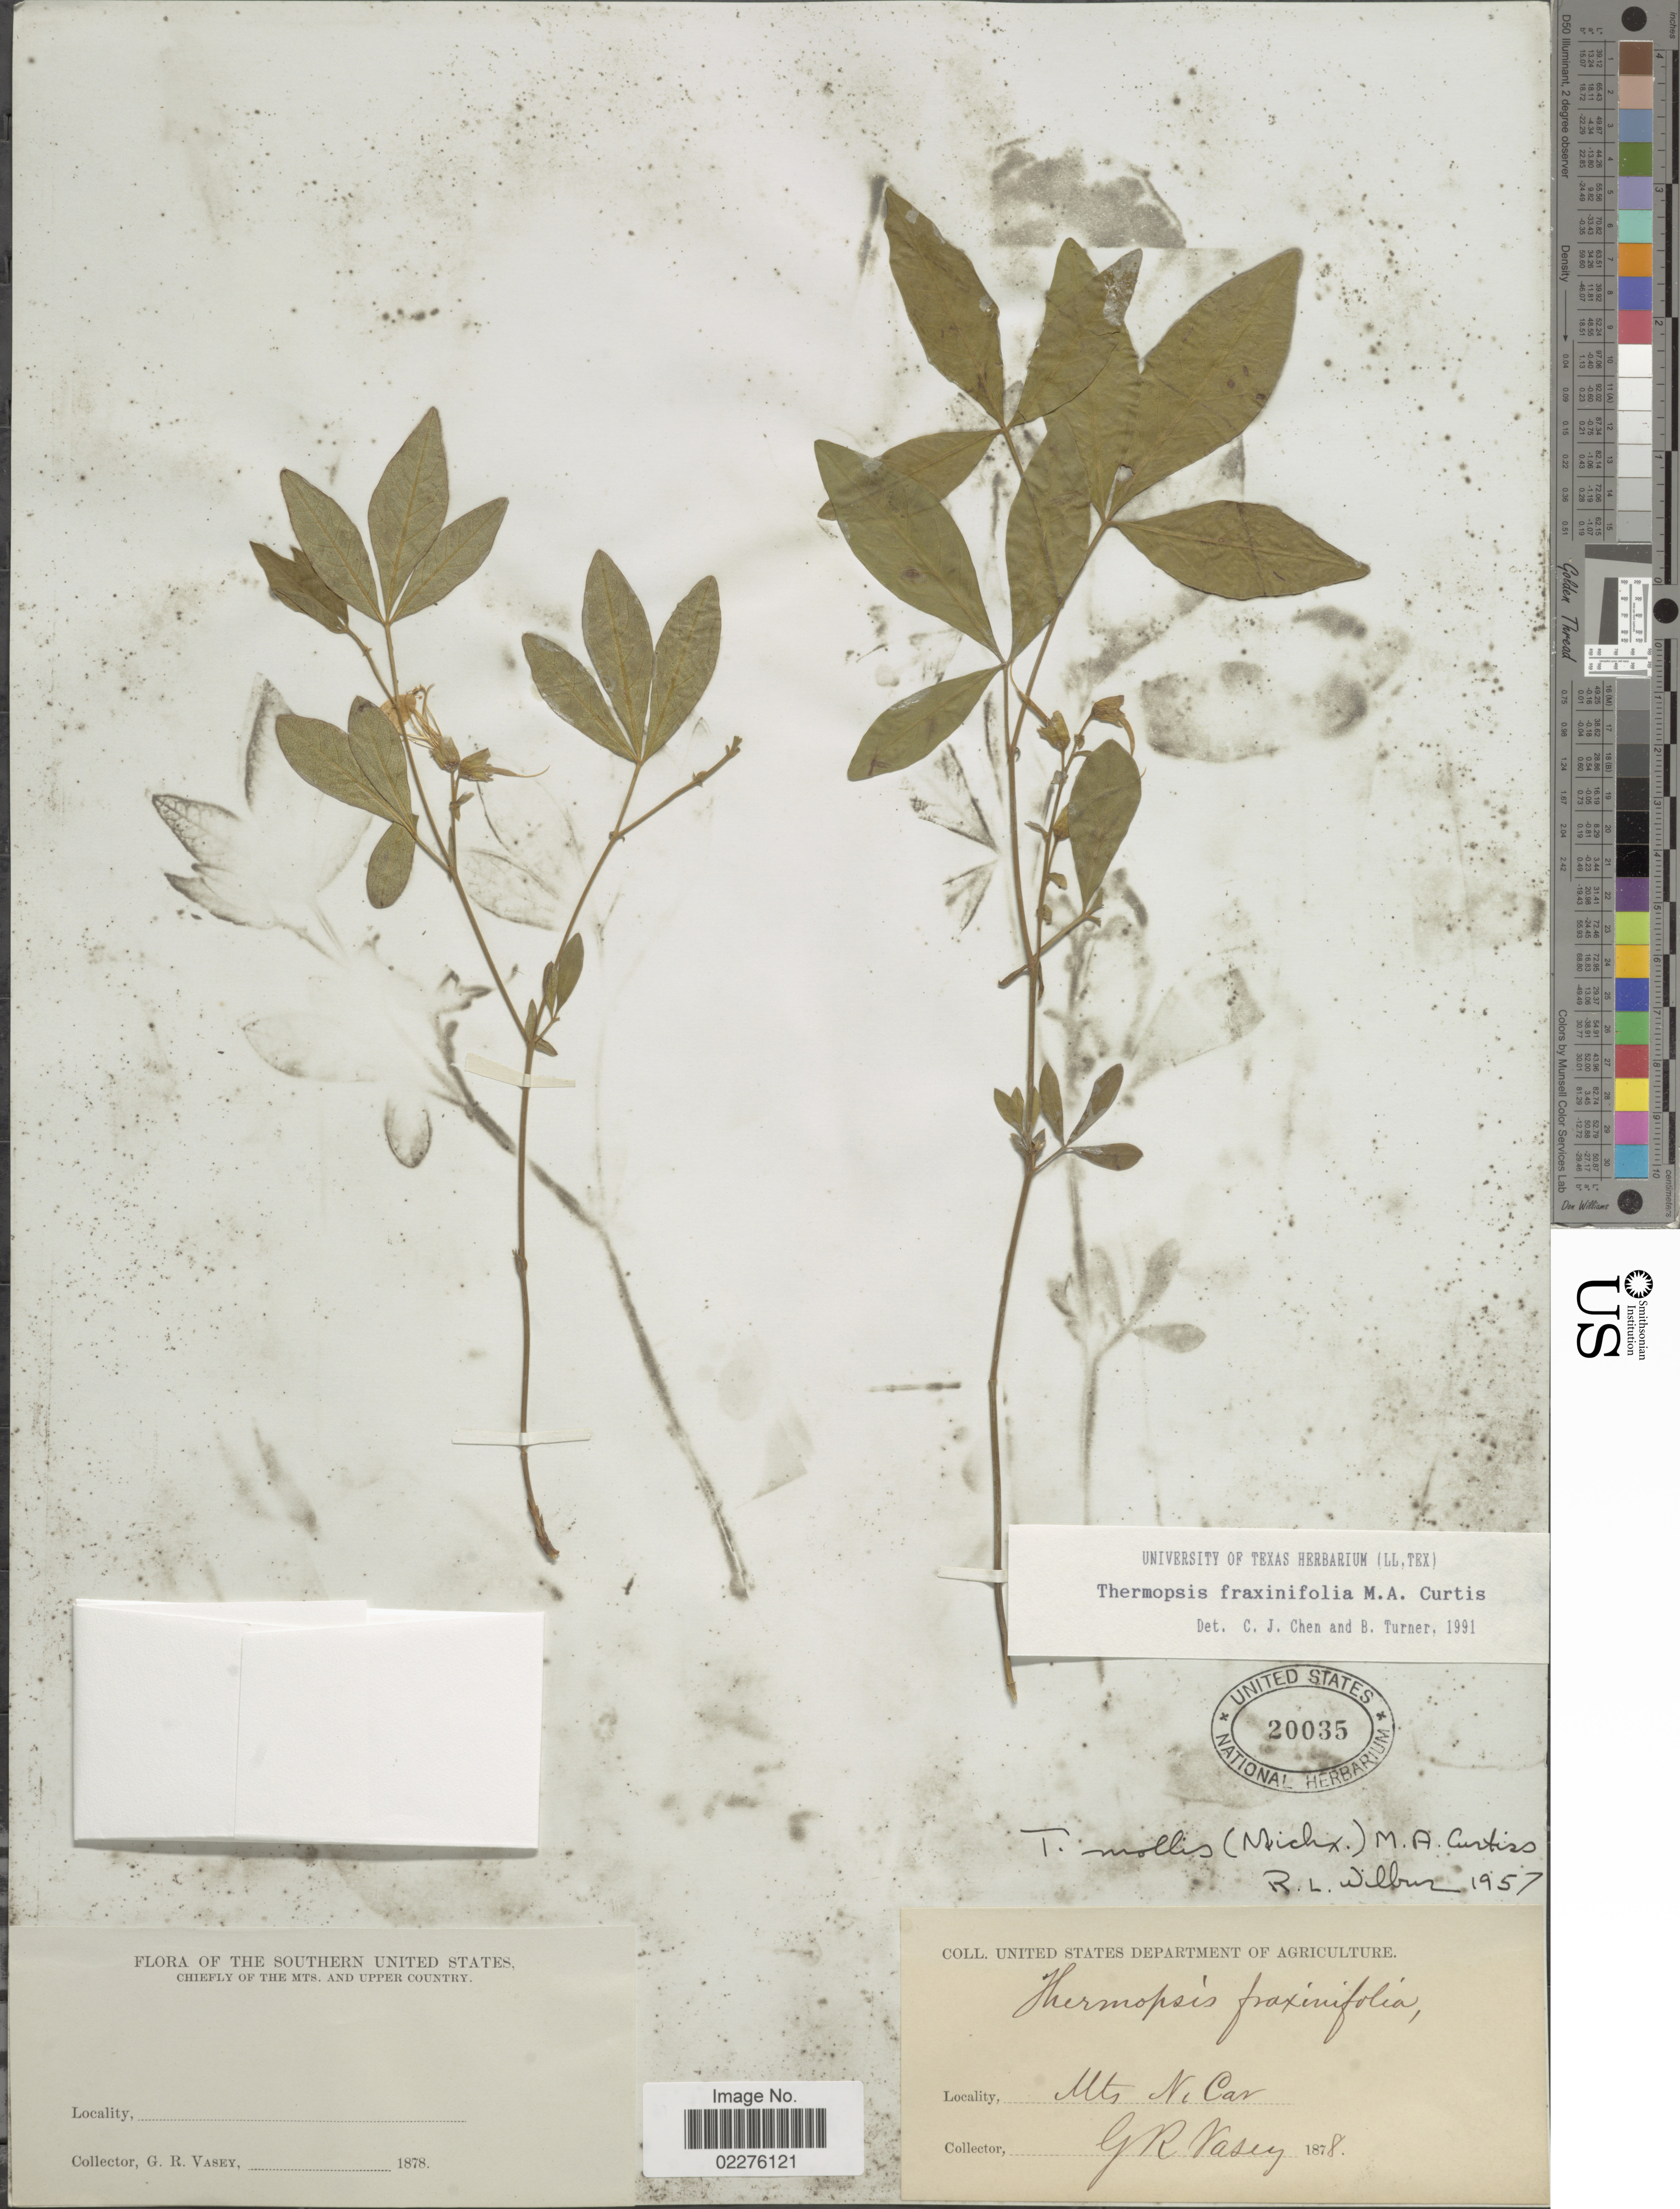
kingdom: Plantae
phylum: Tracheophyta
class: Magnoliopsida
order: Fabales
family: Fabaceae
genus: Thermopsis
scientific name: Thermopsis fraxinifolia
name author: M.A. Curtis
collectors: G. R. Vasey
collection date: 1878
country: United States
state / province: North Carolina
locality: Chiefly of the Mts. and Upper County, Mts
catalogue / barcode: US 20035